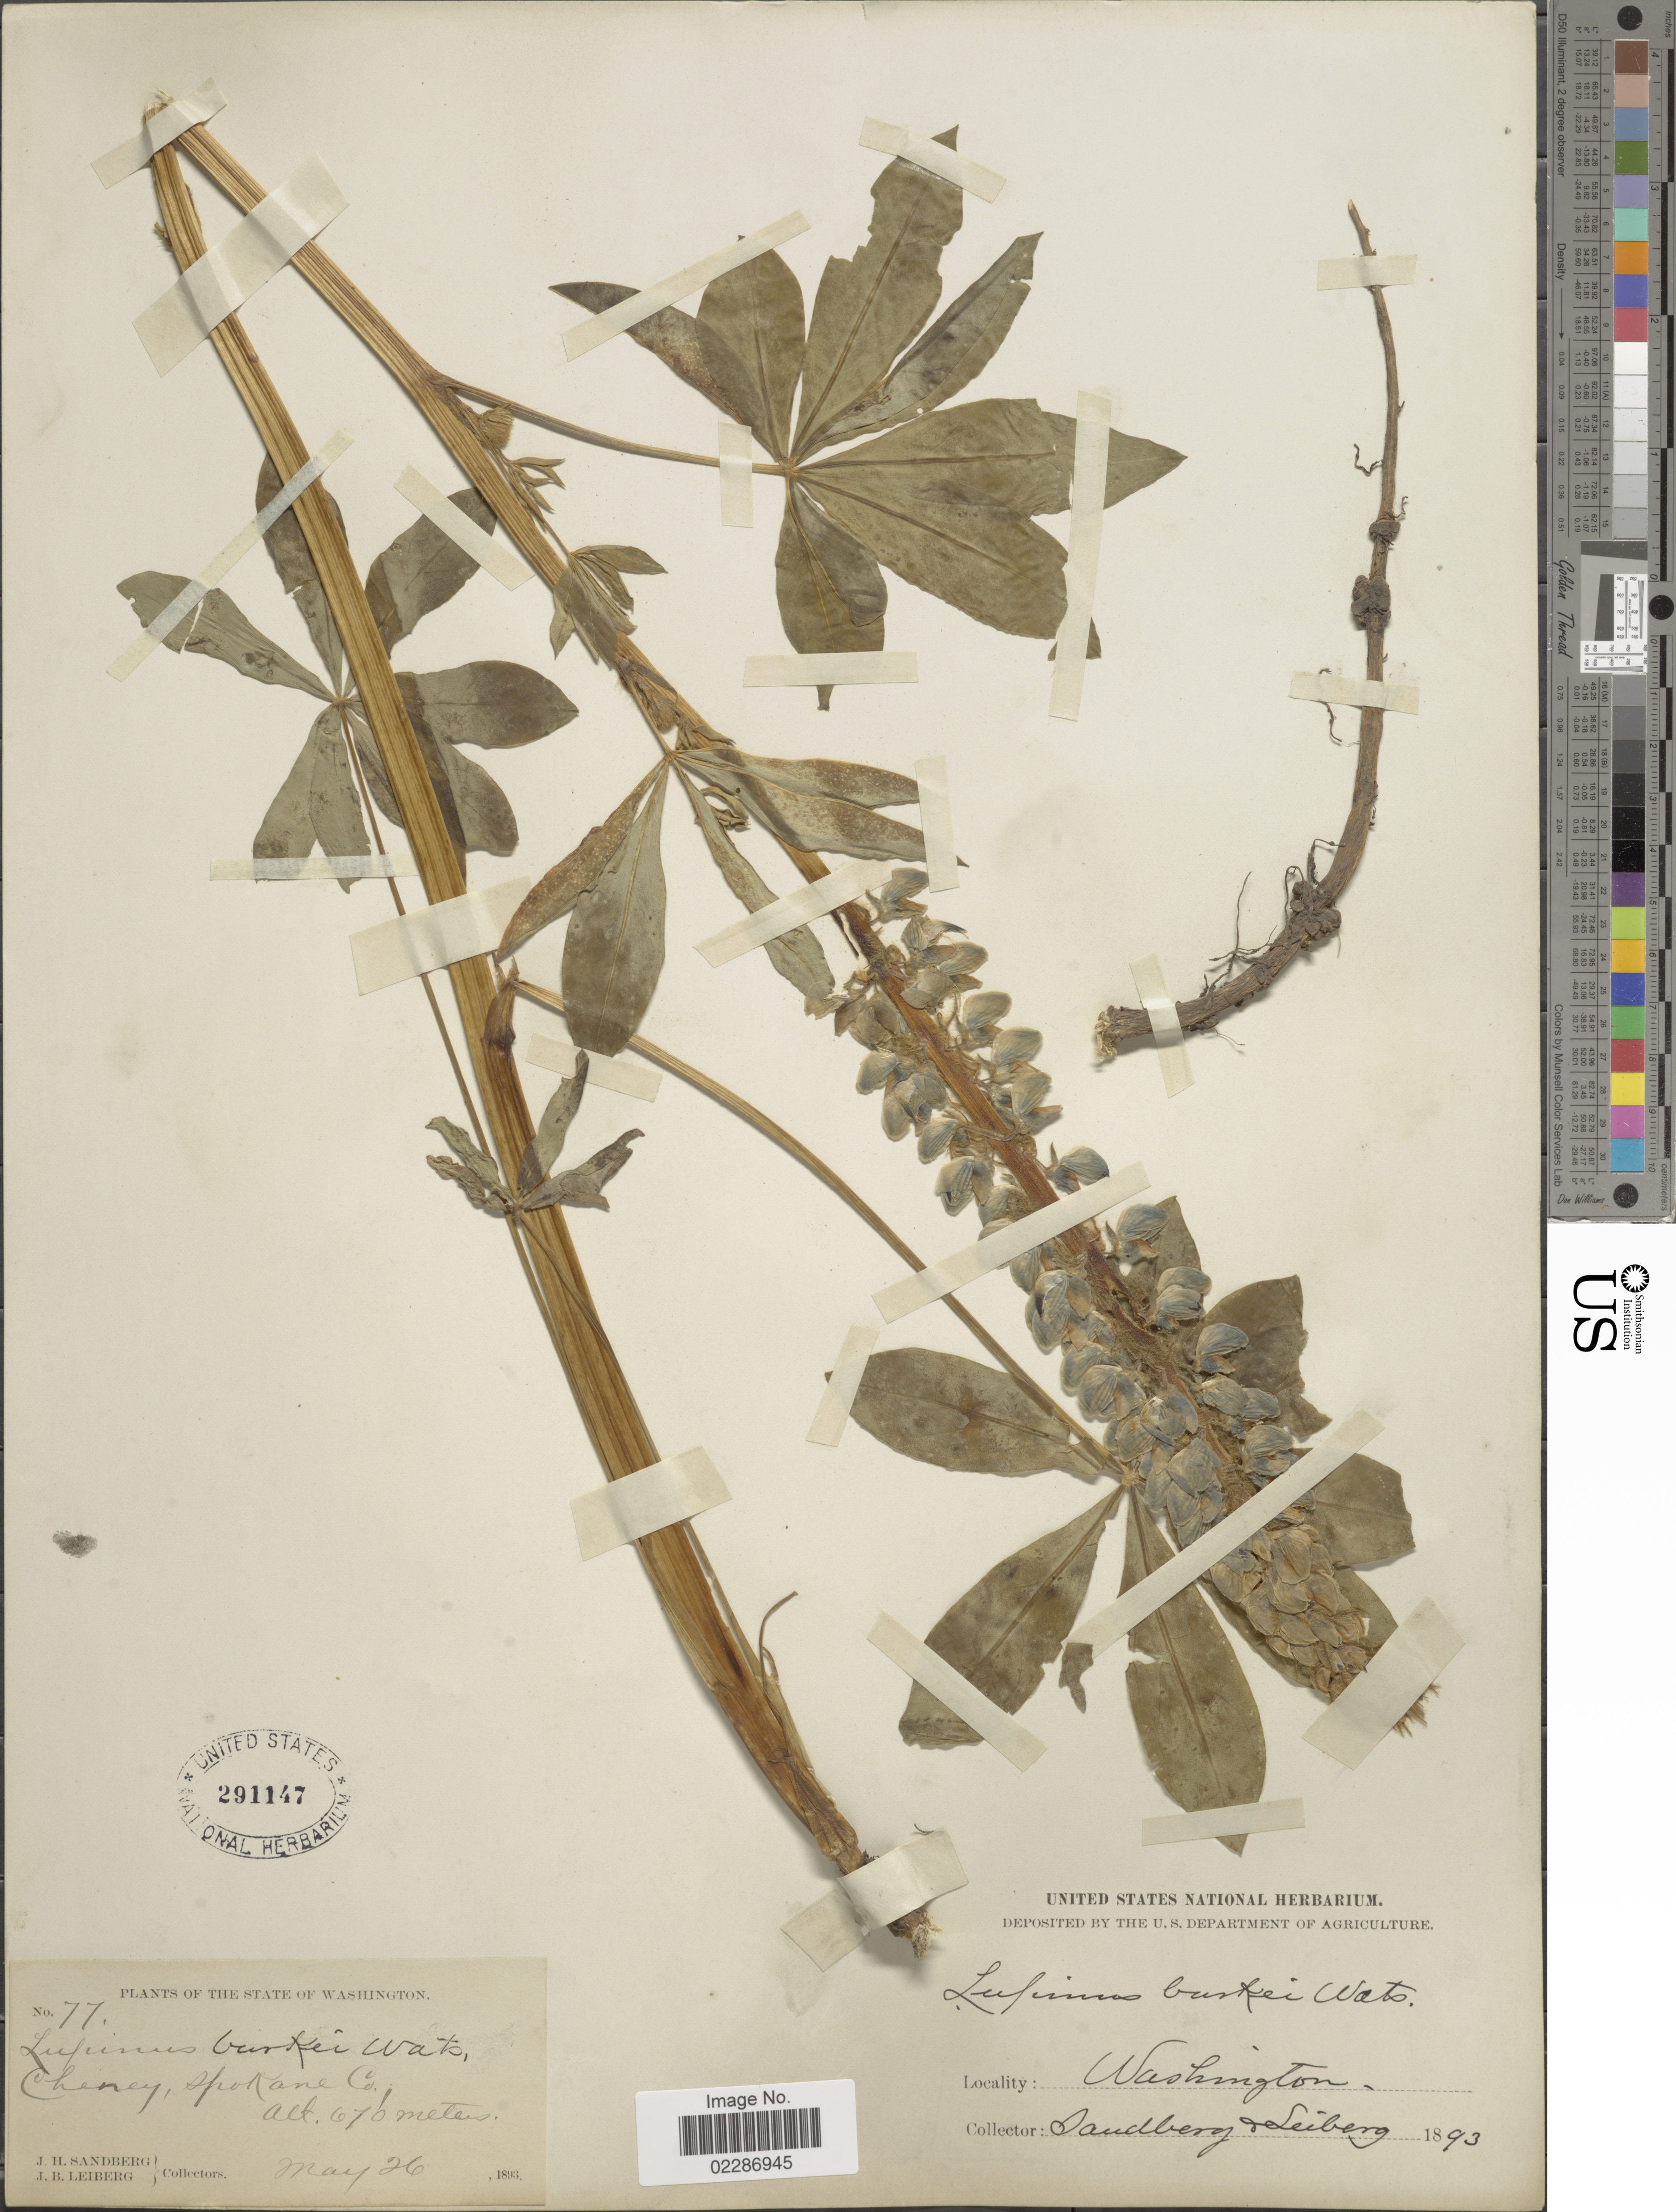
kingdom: Plantae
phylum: Tracheophyta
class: Magnoliopsida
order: Fabales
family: Fabaceae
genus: Lupinus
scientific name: Lupinus burkei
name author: S. Watson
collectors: J. H. Sandberg & J. B. Leiberg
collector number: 77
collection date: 1893-05-26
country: United States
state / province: Washington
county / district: Spokane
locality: Cheney, Spokane Co.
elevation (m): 670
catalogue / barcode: US 291147